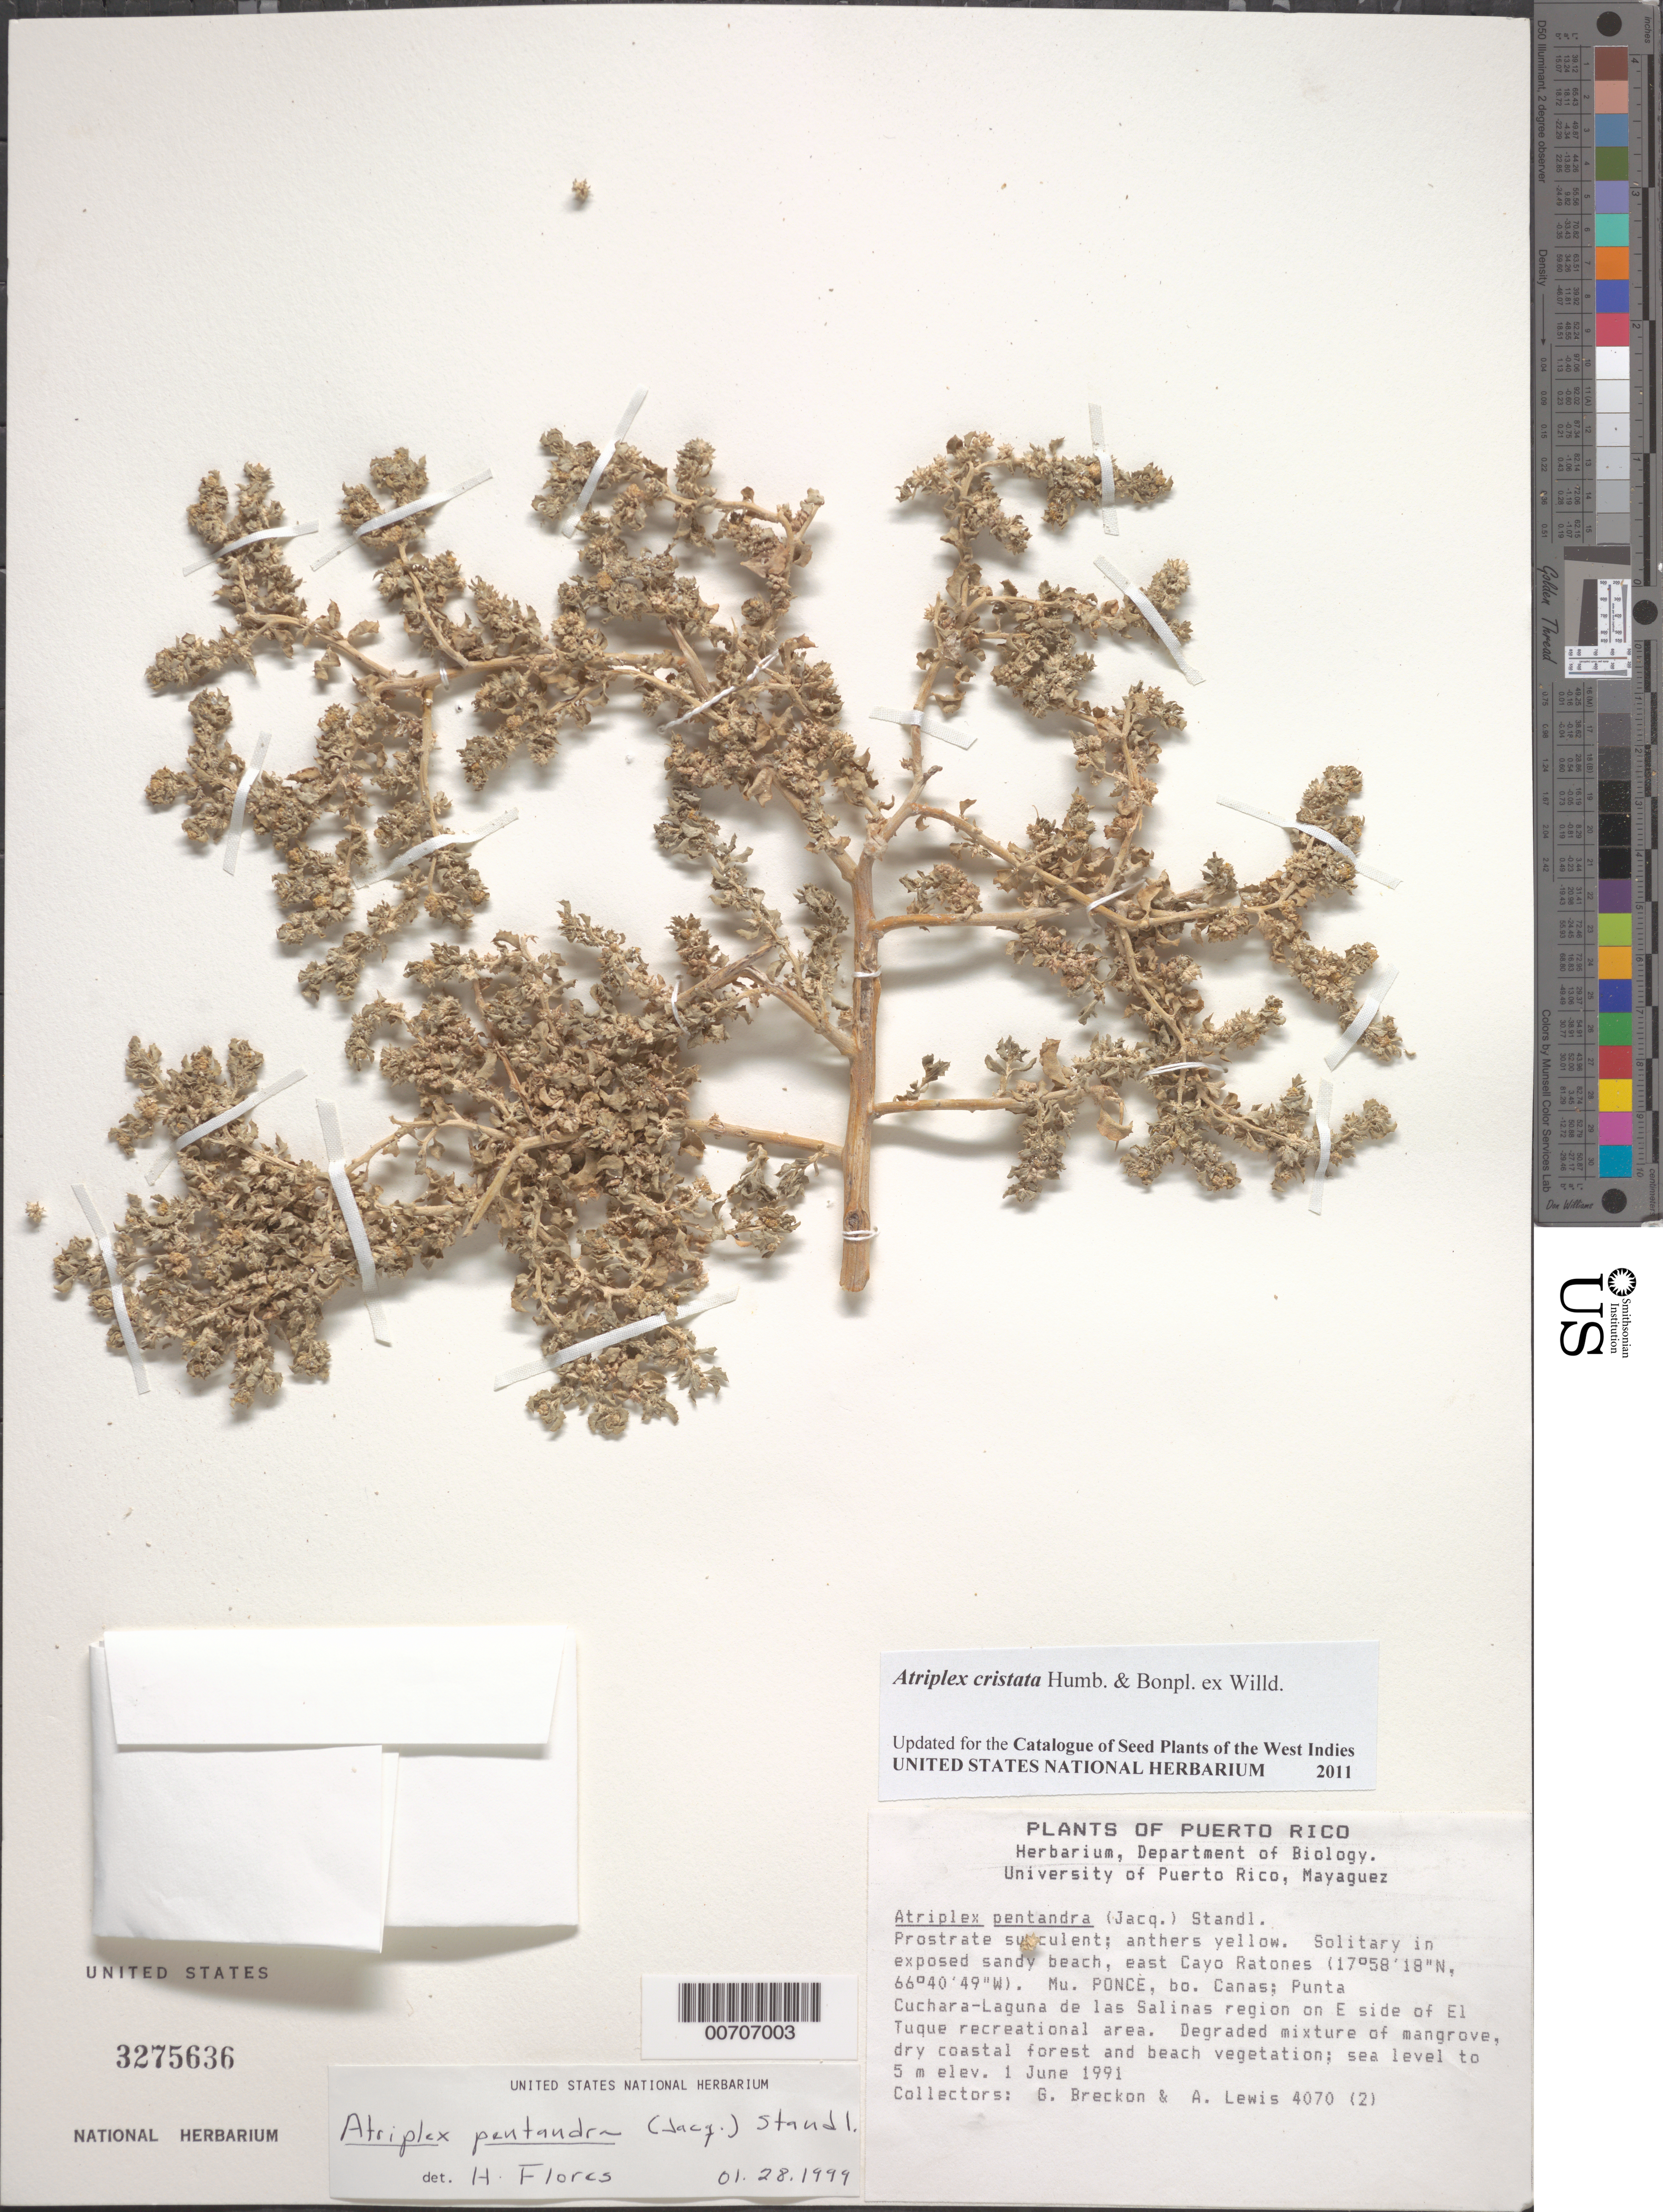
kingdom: Plantae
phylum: Tracheophyta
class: Magnoliopsida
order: Caryophyllales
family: Amaranthaceae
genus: Atriplex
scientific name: Atriplex pentandra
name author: (Jacq.) Standl.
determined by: Flores, H., (US), NMNH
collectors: G. J. Breckon & A. Lewis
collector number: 4070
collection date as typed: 01 Jun 1991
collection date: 1991-06-01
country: Puerto Rico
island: Greater Antilles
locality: Mayaguez, E Cayo Ratones, Mu. Ponce: Bo. Canas; Punta Cuchara-Laguna de las Salinas region on E side of El Tuque recreational area.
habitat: Exposed sandy beach, degraded mixture of mangrove, dry coastal forest and beach vegetation.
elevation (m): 0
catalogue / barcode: US 3275636